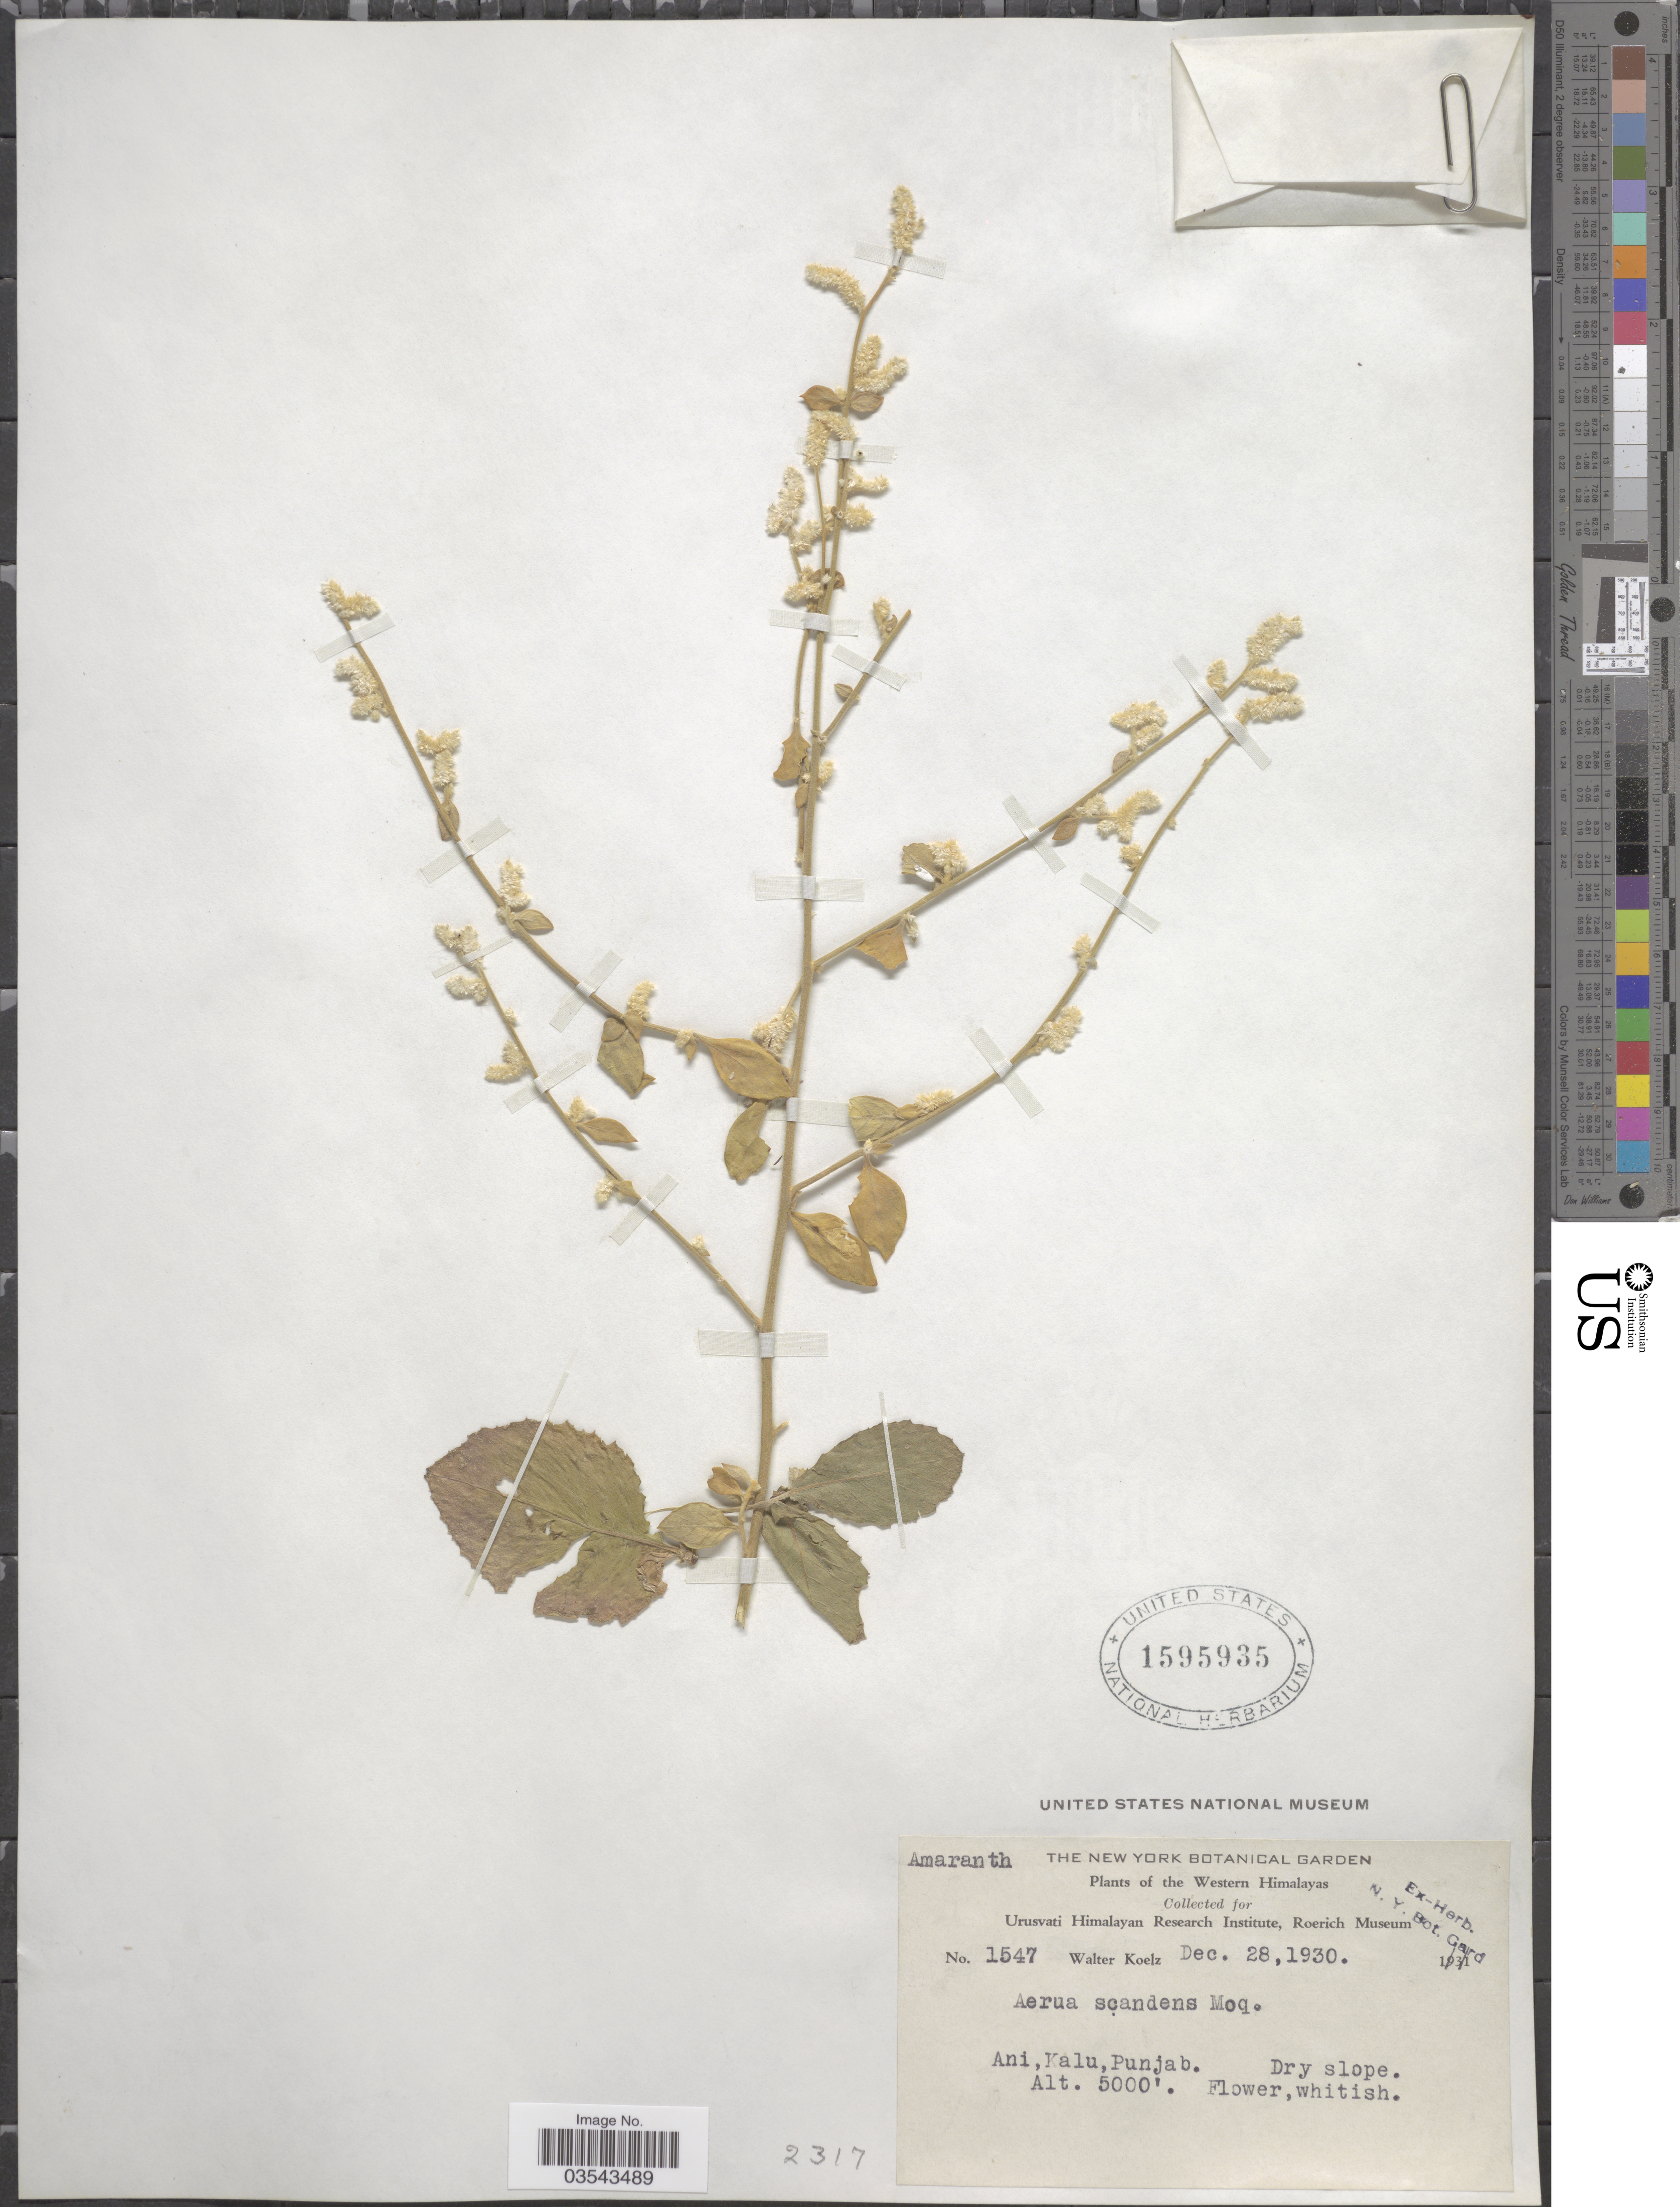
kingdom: Plantae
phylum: Tracheophyta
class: Magnoliopsida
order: Caryophyllales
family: Amaranthaceae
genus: Ouret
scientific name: Ouret sanguinolenta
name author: (L.) Kuntze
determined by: Strong, Mark T., (BOT), Smithsonian Institution - National Museum of Natural History (UNITED STATES)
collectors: W. N. Koelz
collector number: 1547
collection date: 1930-12-28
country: India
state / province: Punjab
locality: Western Himalayas. Ani, Kalu.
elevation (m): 1524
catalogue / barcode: US 1595935